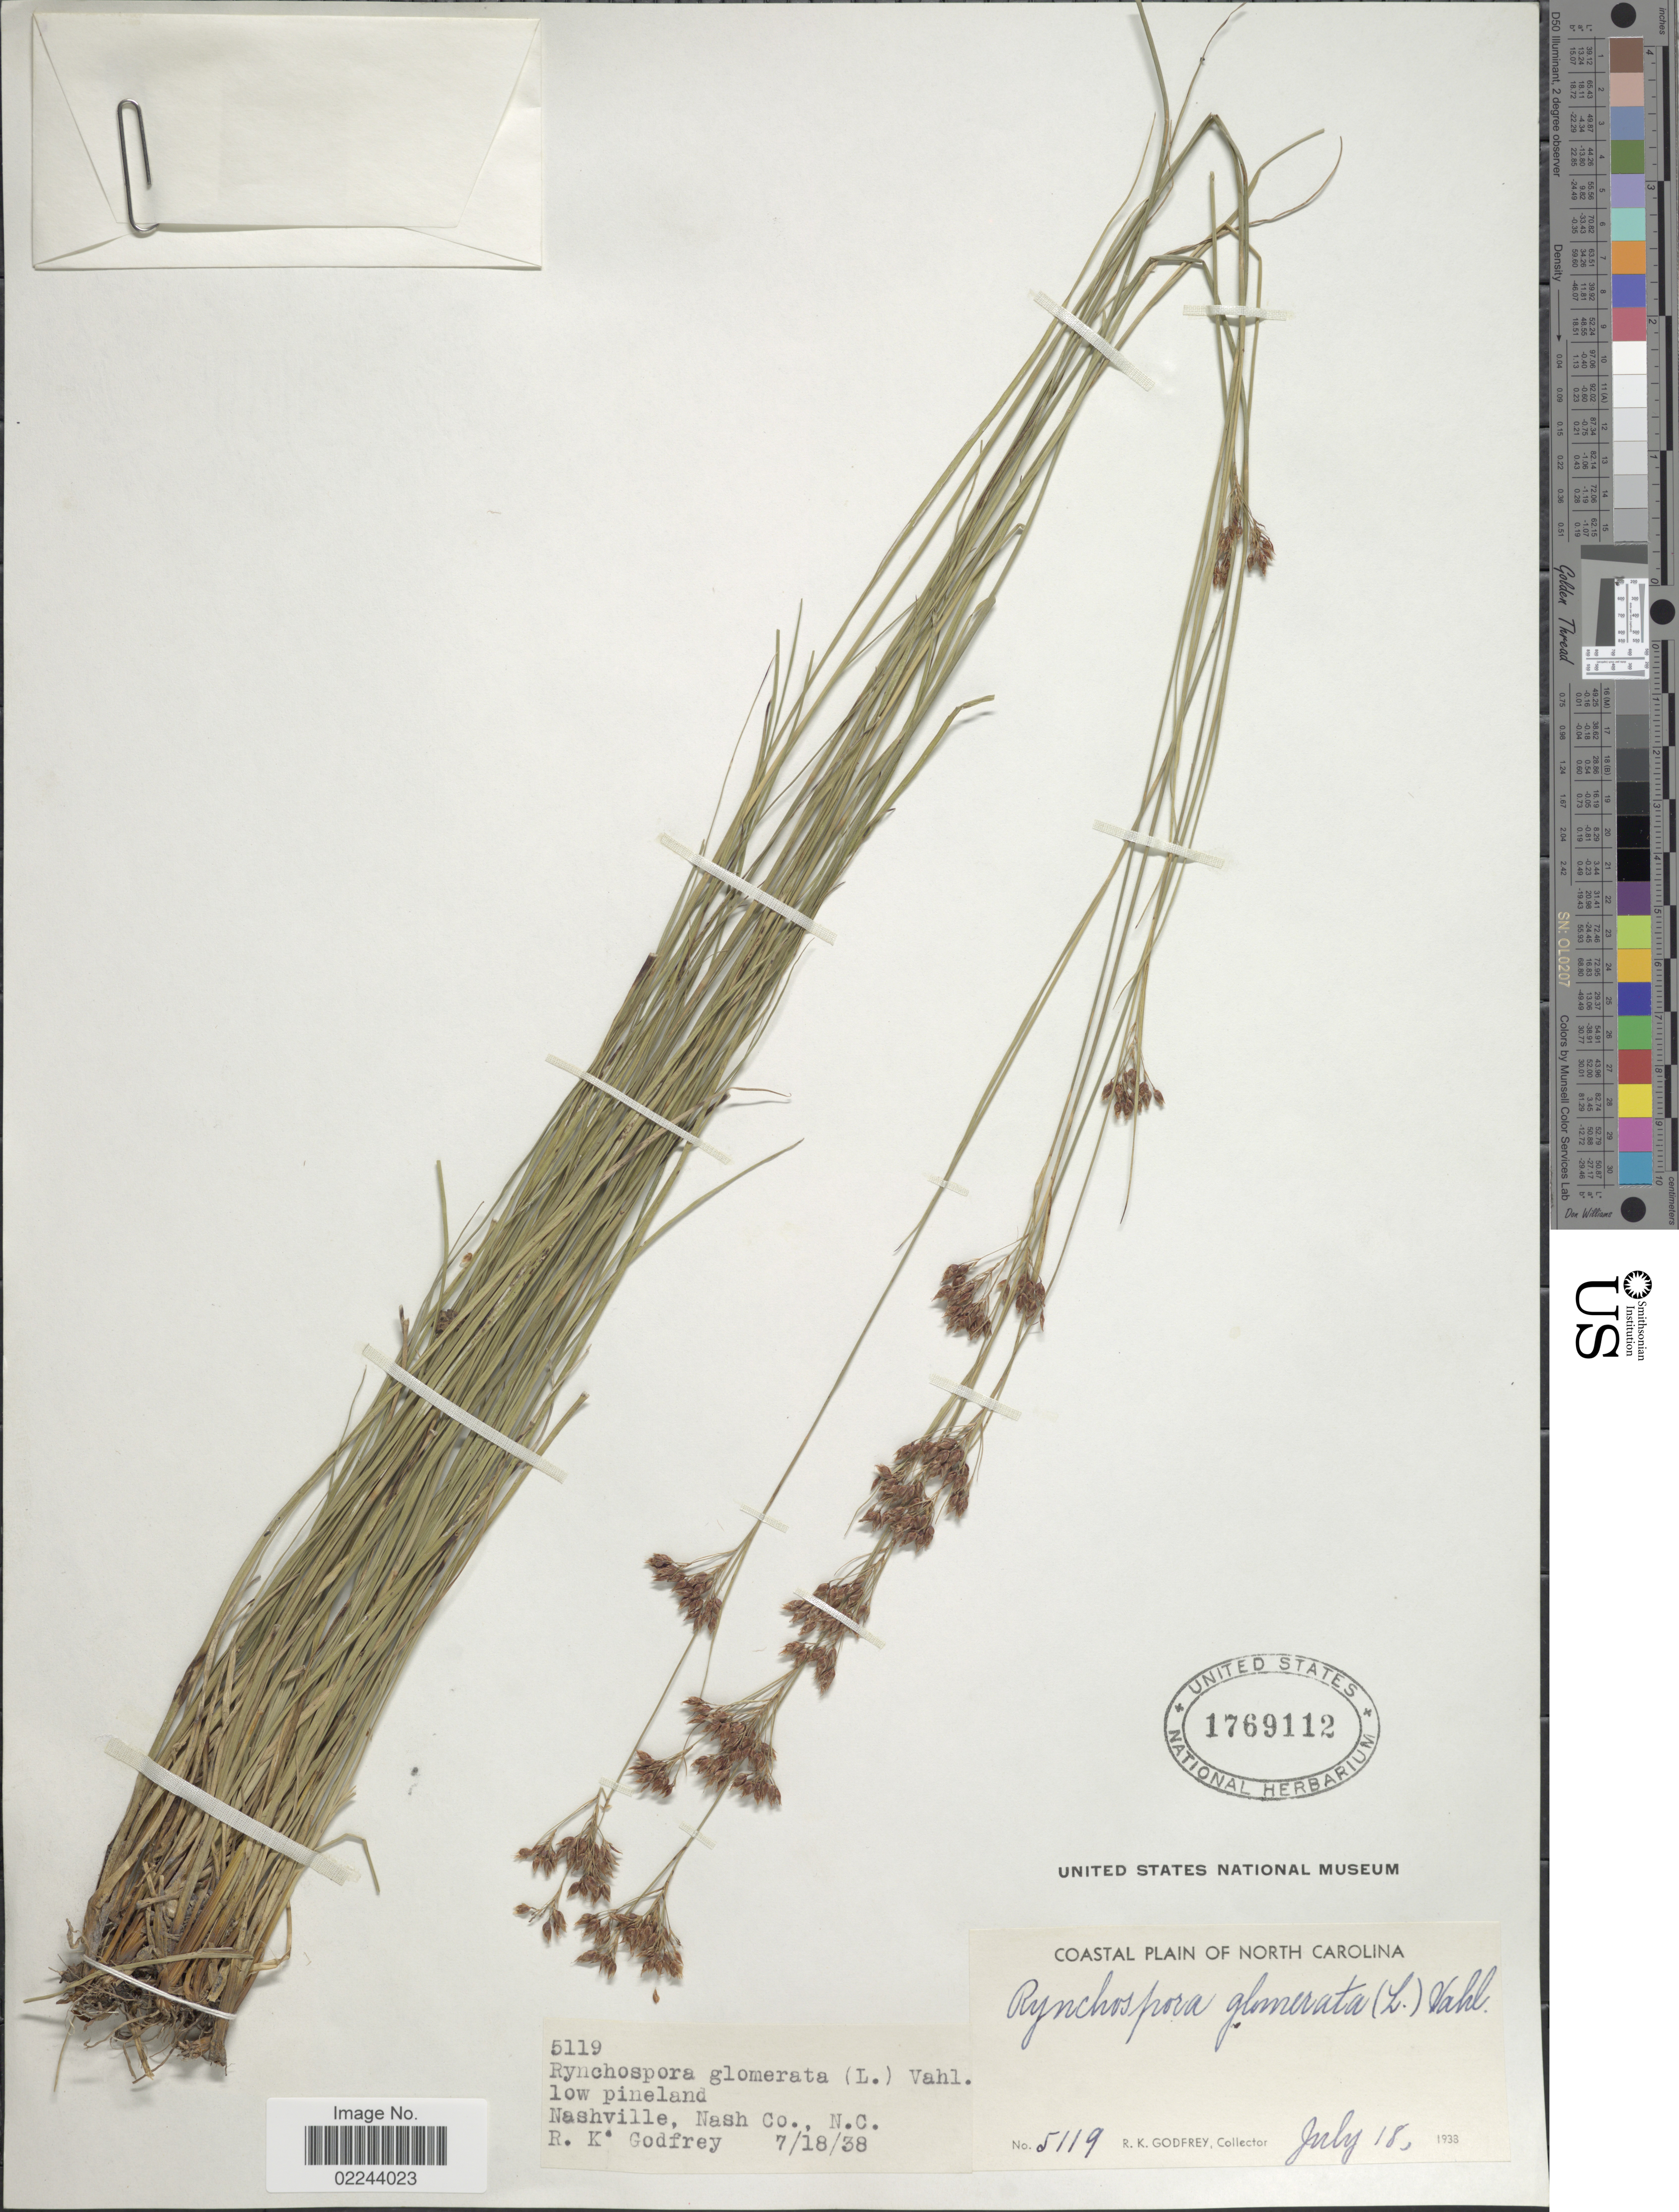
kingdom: Plantae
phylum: Tracheophyta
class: Liliopsida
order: Poales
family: Cyperaceae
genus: Rhynchospora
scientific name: Rhynchospora glomerata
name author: (L.) Vahl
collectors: R. K. Godfrey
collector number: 5119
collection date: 1938-07-18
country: United States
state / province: North Carolina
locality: Nashville, Nash Co., N.C.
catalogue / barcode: US 1769112